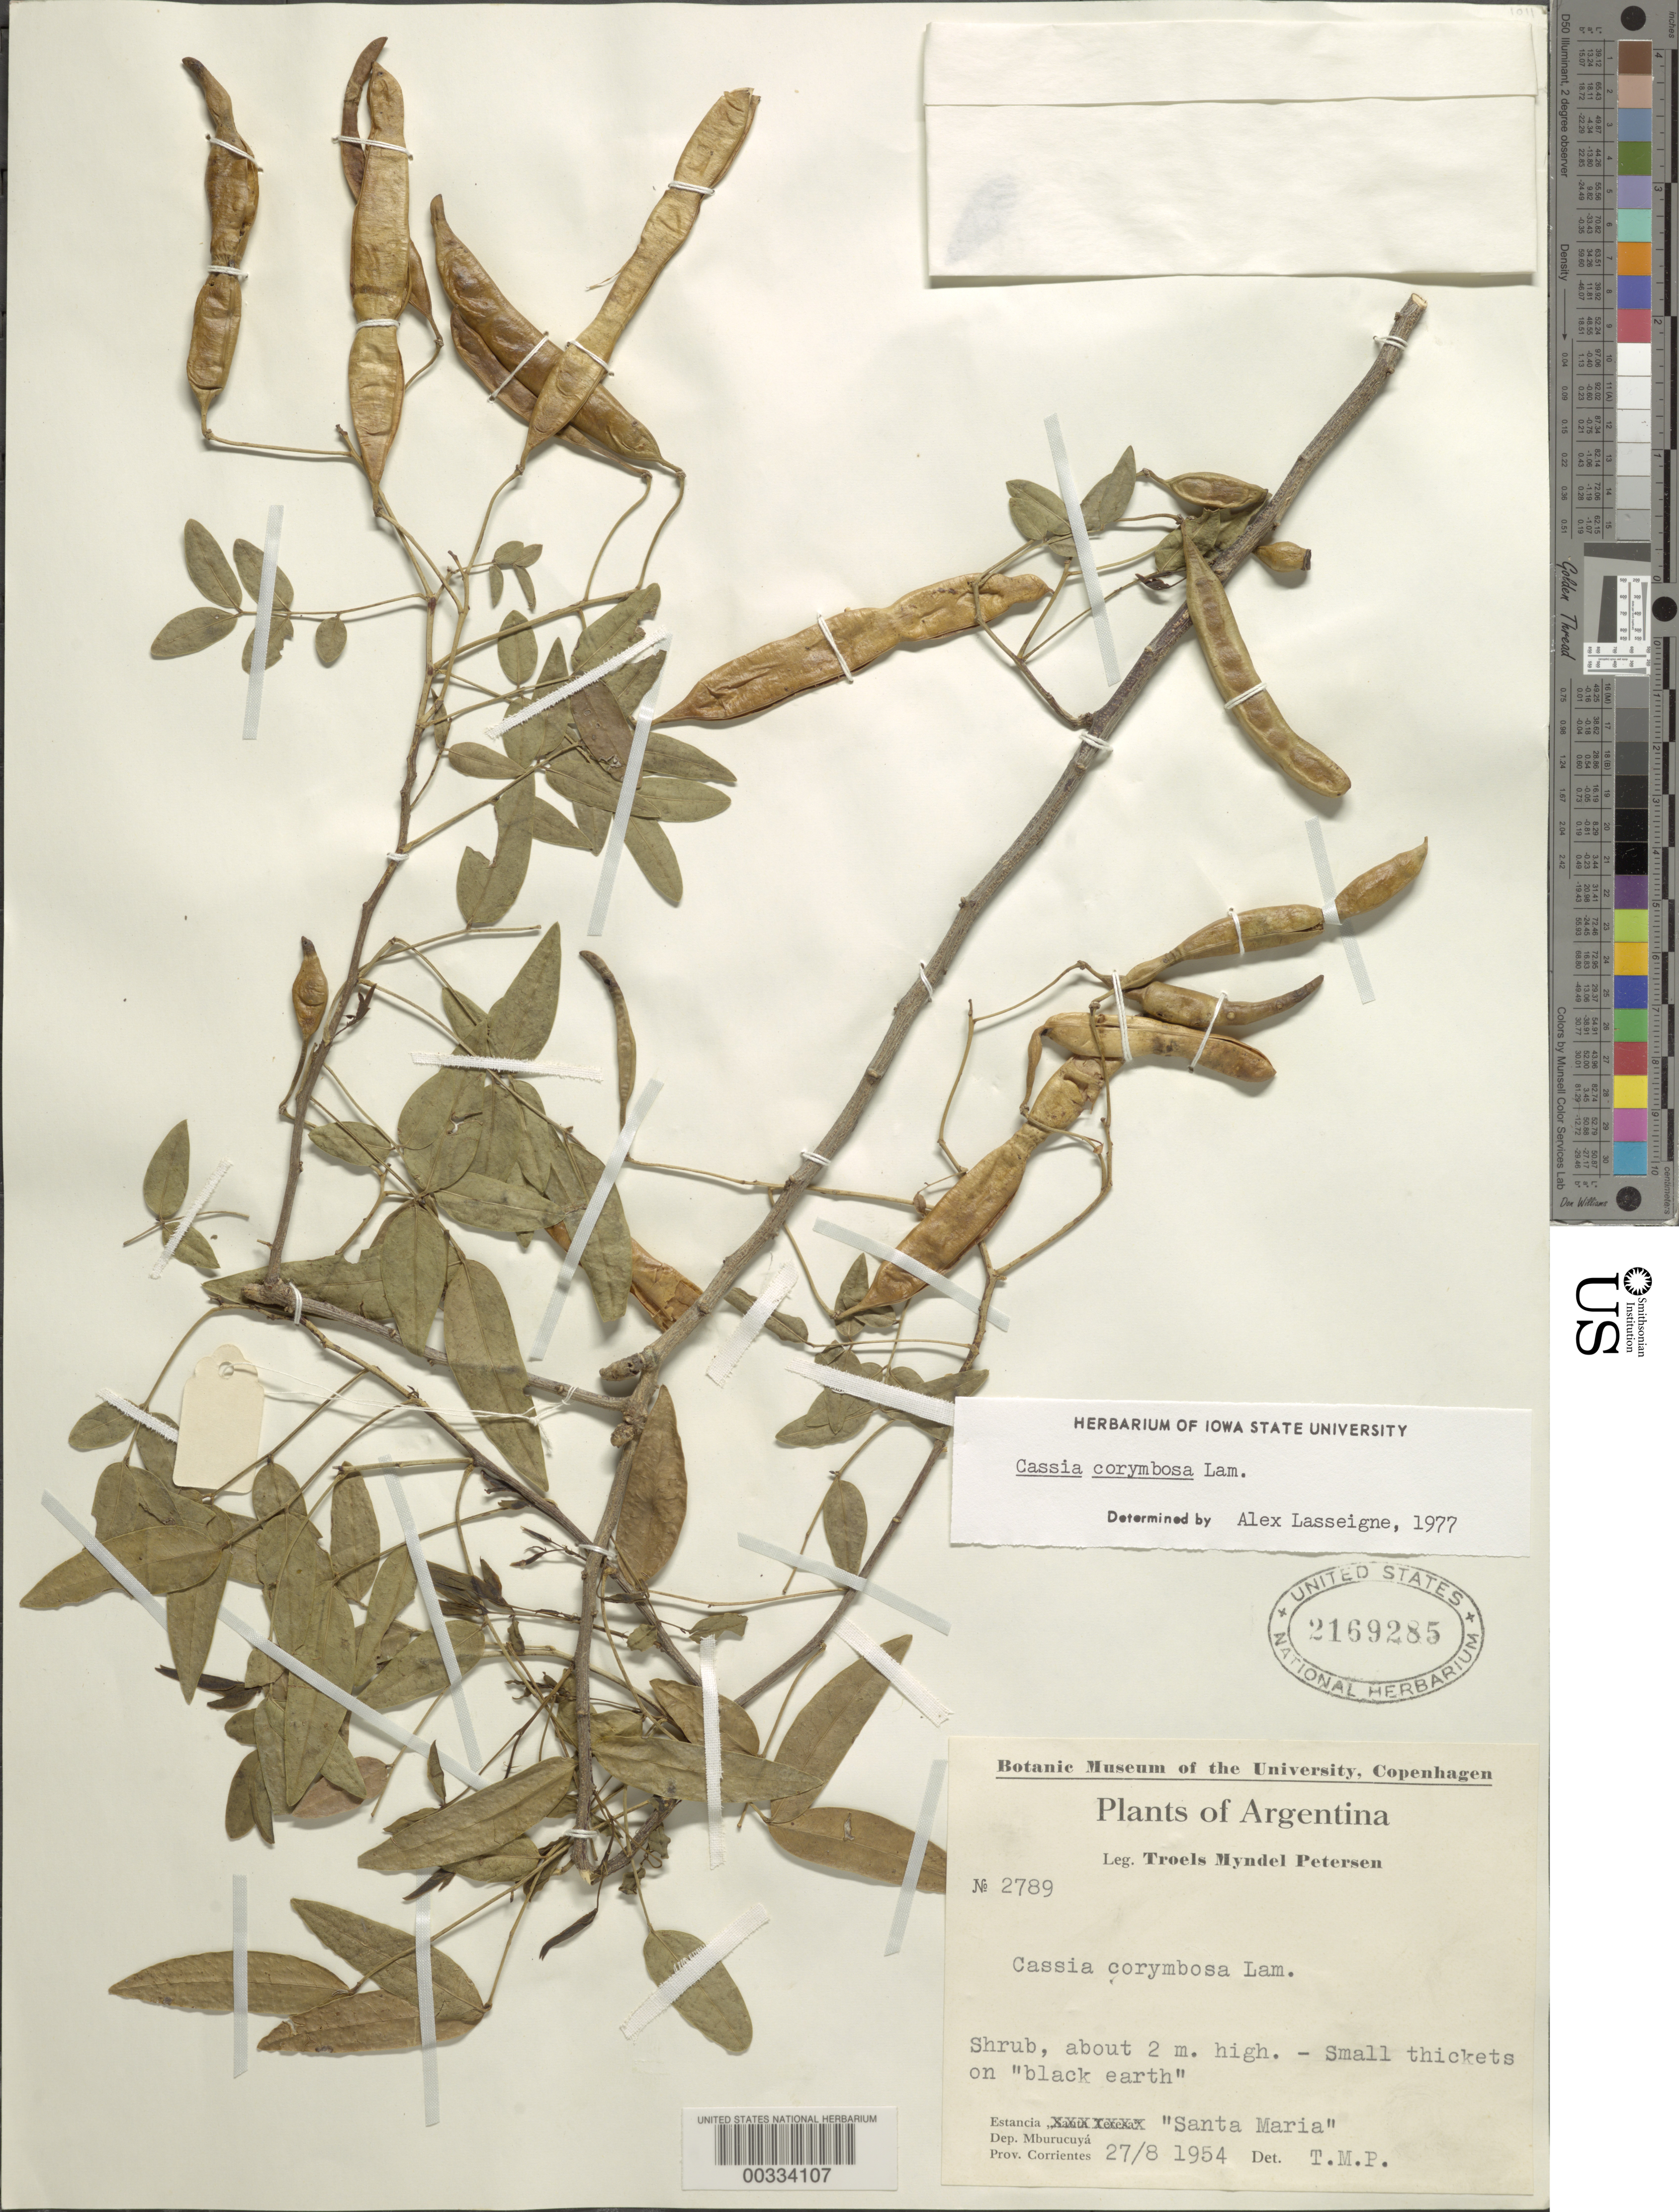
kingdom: Plantae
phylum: Tracheophyta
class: Magnoliopsida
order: Fabales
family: Fabaceae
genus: Senna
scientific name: Senna corymbosa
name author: (Lam.) H.S. Irwin & Barneby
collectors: T. M. Pedersen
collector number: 2789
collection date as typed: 27 Aug 1957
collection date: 1957-08-27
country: Argentina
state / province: Corrientes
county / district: Mburucuyá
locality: Estancia Santa Maria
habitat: Small thickets on "black earth"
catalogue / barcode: US 2169285